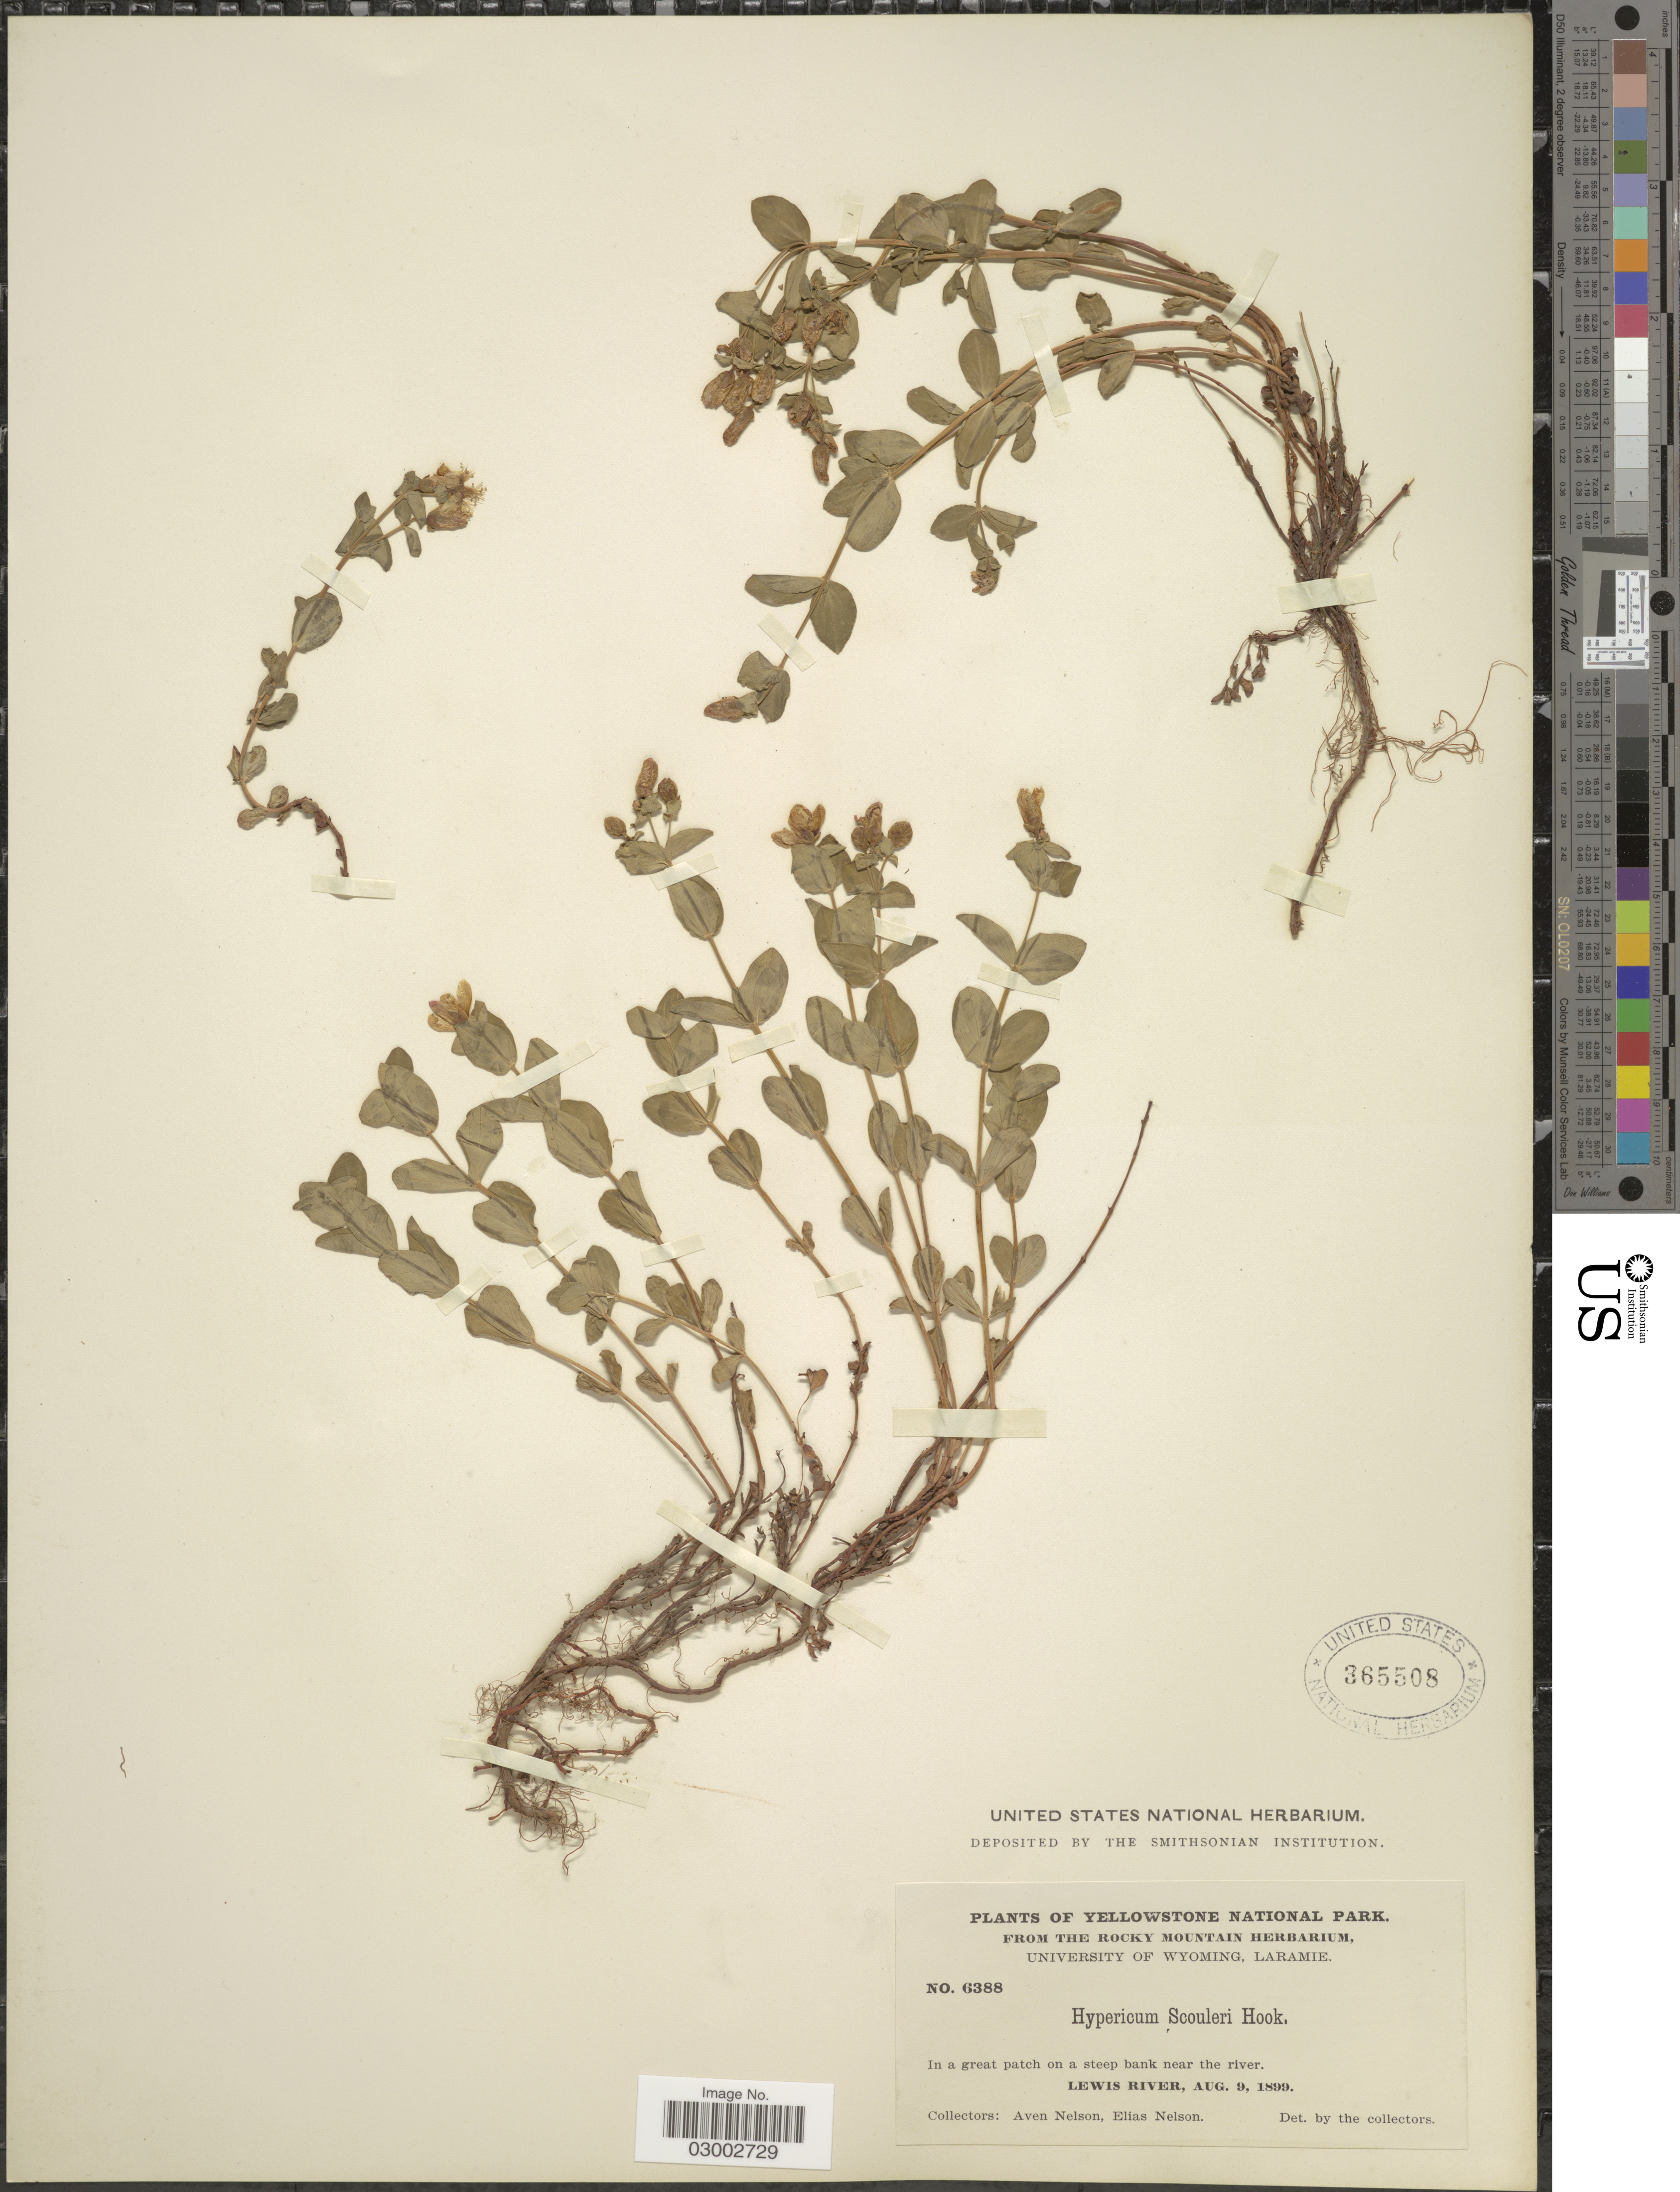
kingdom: Plantae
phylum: Tracheophyta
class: Magnoliopsida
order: Malpighiales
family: Hypericaceae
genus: Hypericum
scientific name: Hypericum scouleri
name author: Hook.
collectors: A. Nelson & E. Nelson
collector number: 6388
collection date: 1899-08-09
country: United States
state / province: Wyoming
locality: Yellowstone National Park. In a great patch on a steep bank near the river. Lewis River.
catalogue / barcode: US 365508